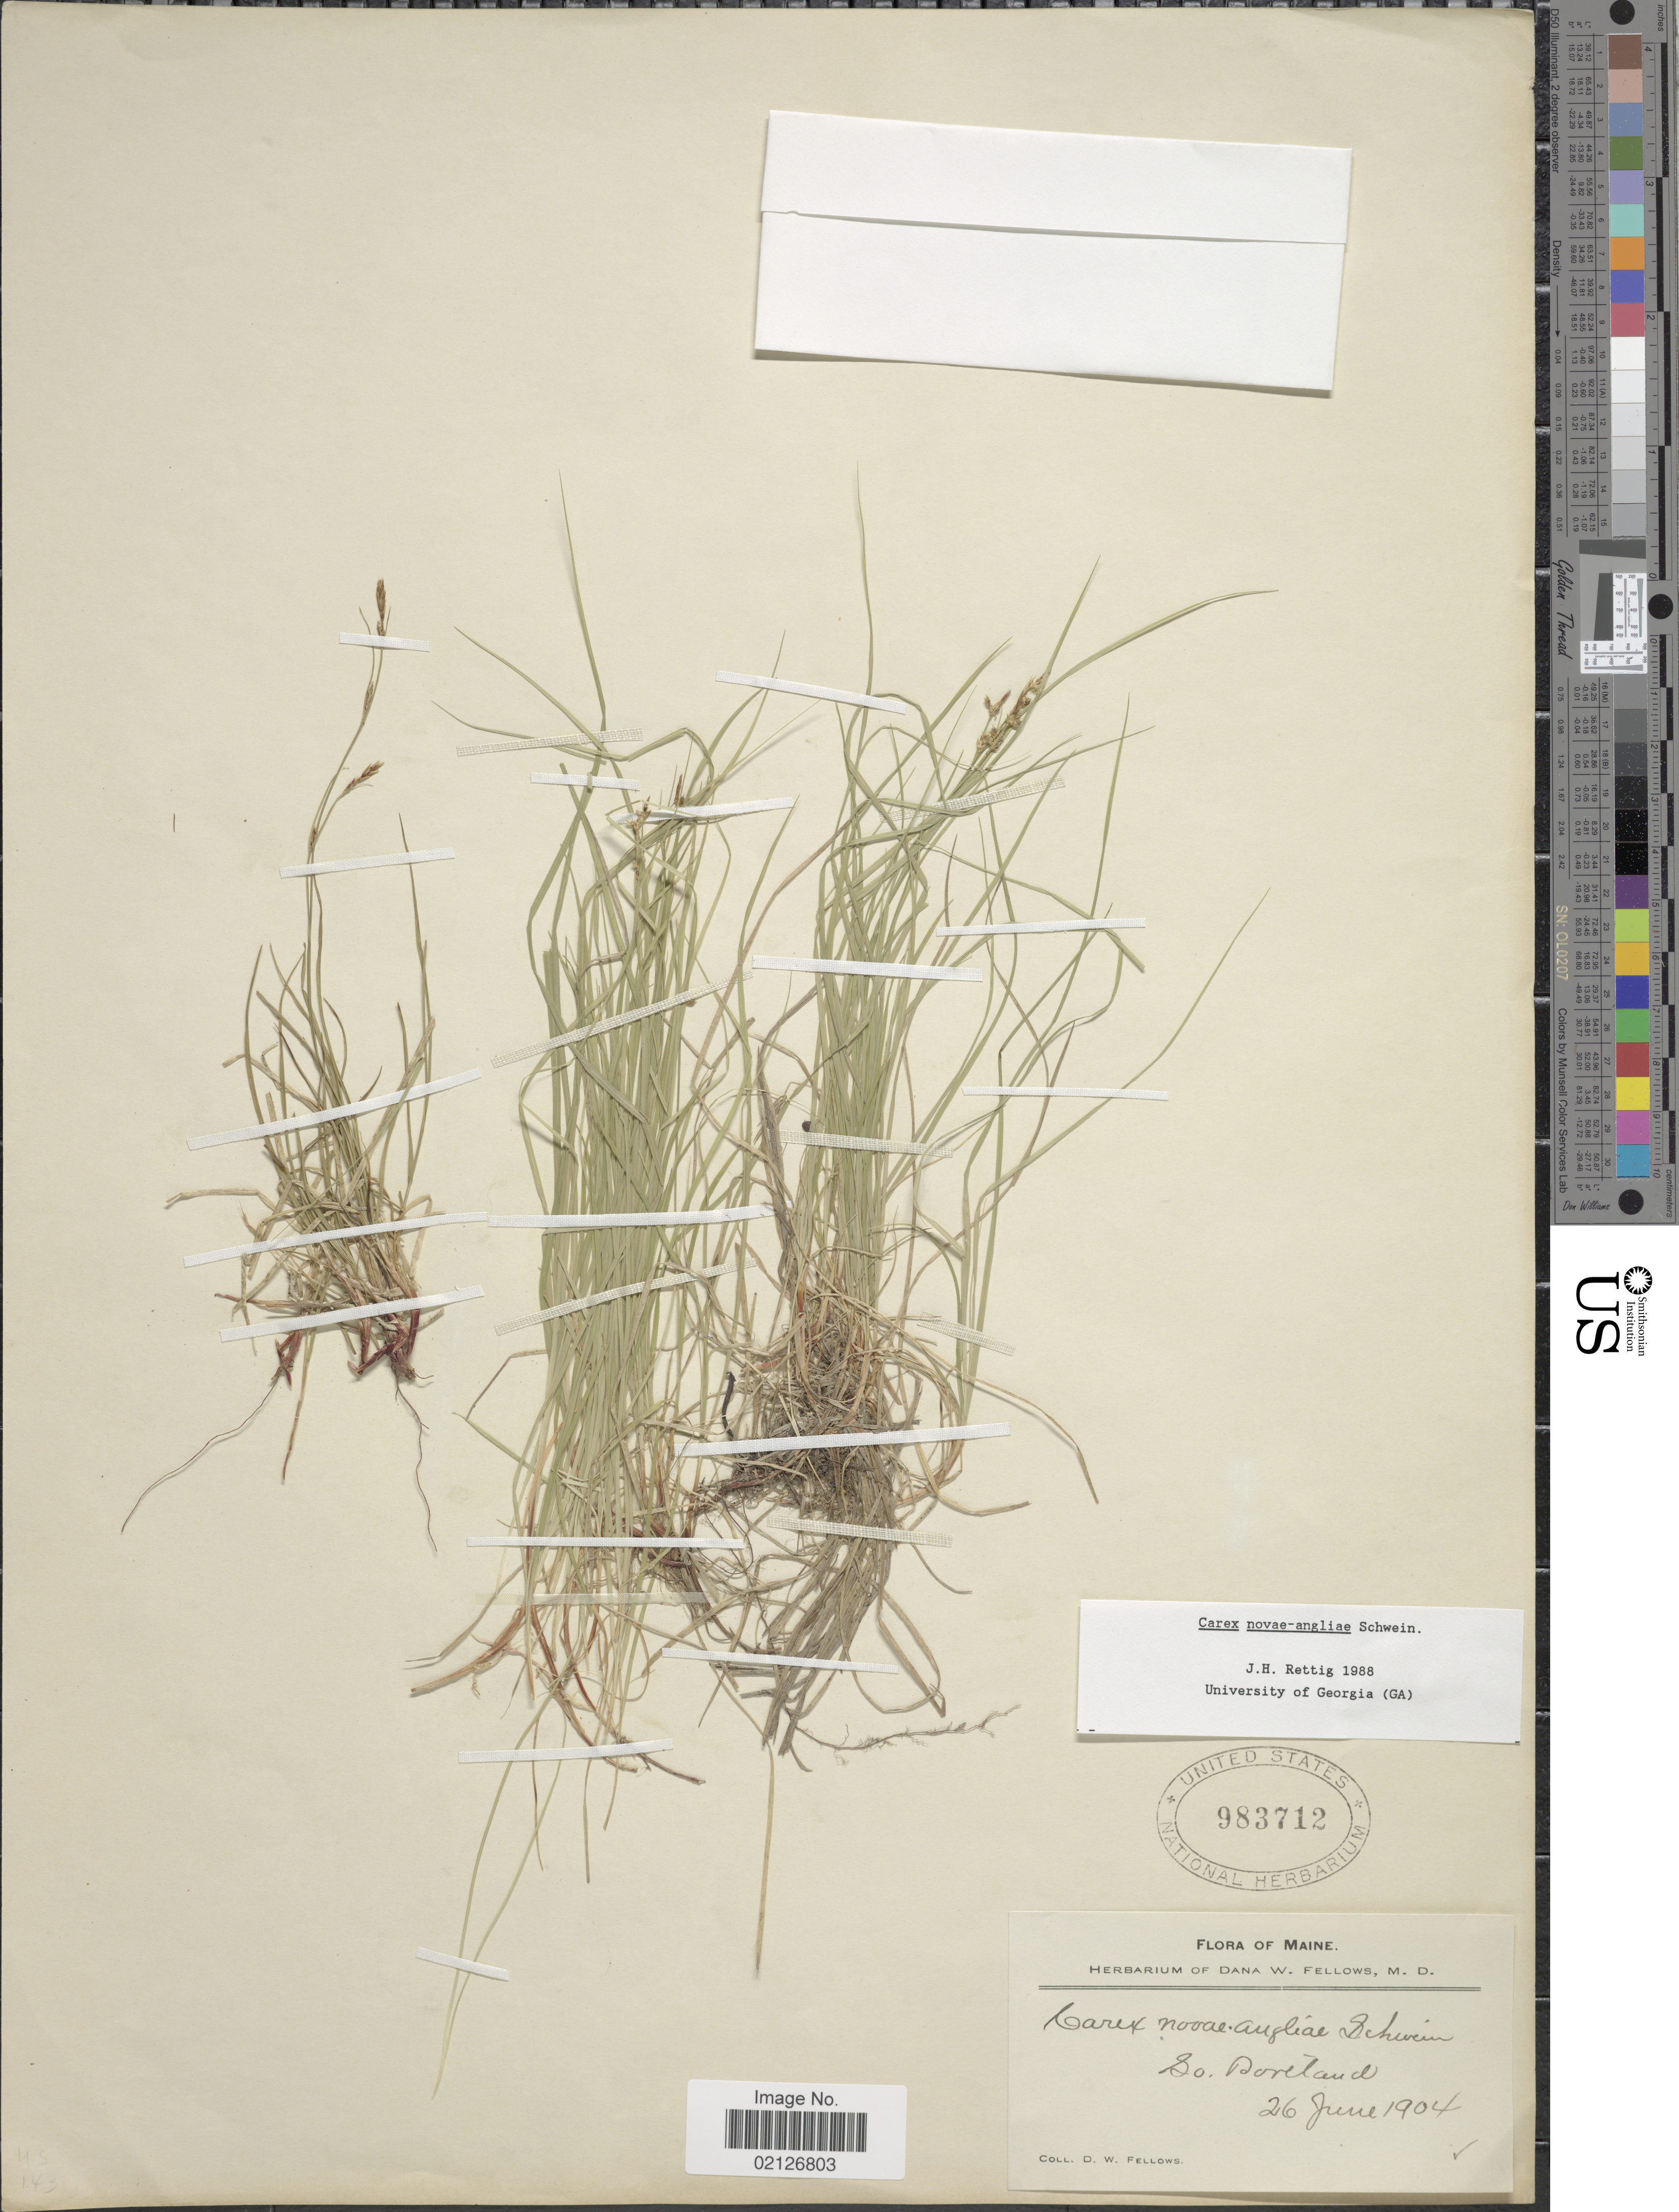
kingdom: Plantae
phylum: Tracheophyta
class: Liliopsida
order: Poales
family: Cyperaceae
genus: Carex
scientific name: Carex novae-angliae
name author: Schwein.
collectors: D. W. Fellows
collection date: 1904-06-26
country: United States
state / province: Maine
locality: So. Portland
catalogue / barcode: US 983712